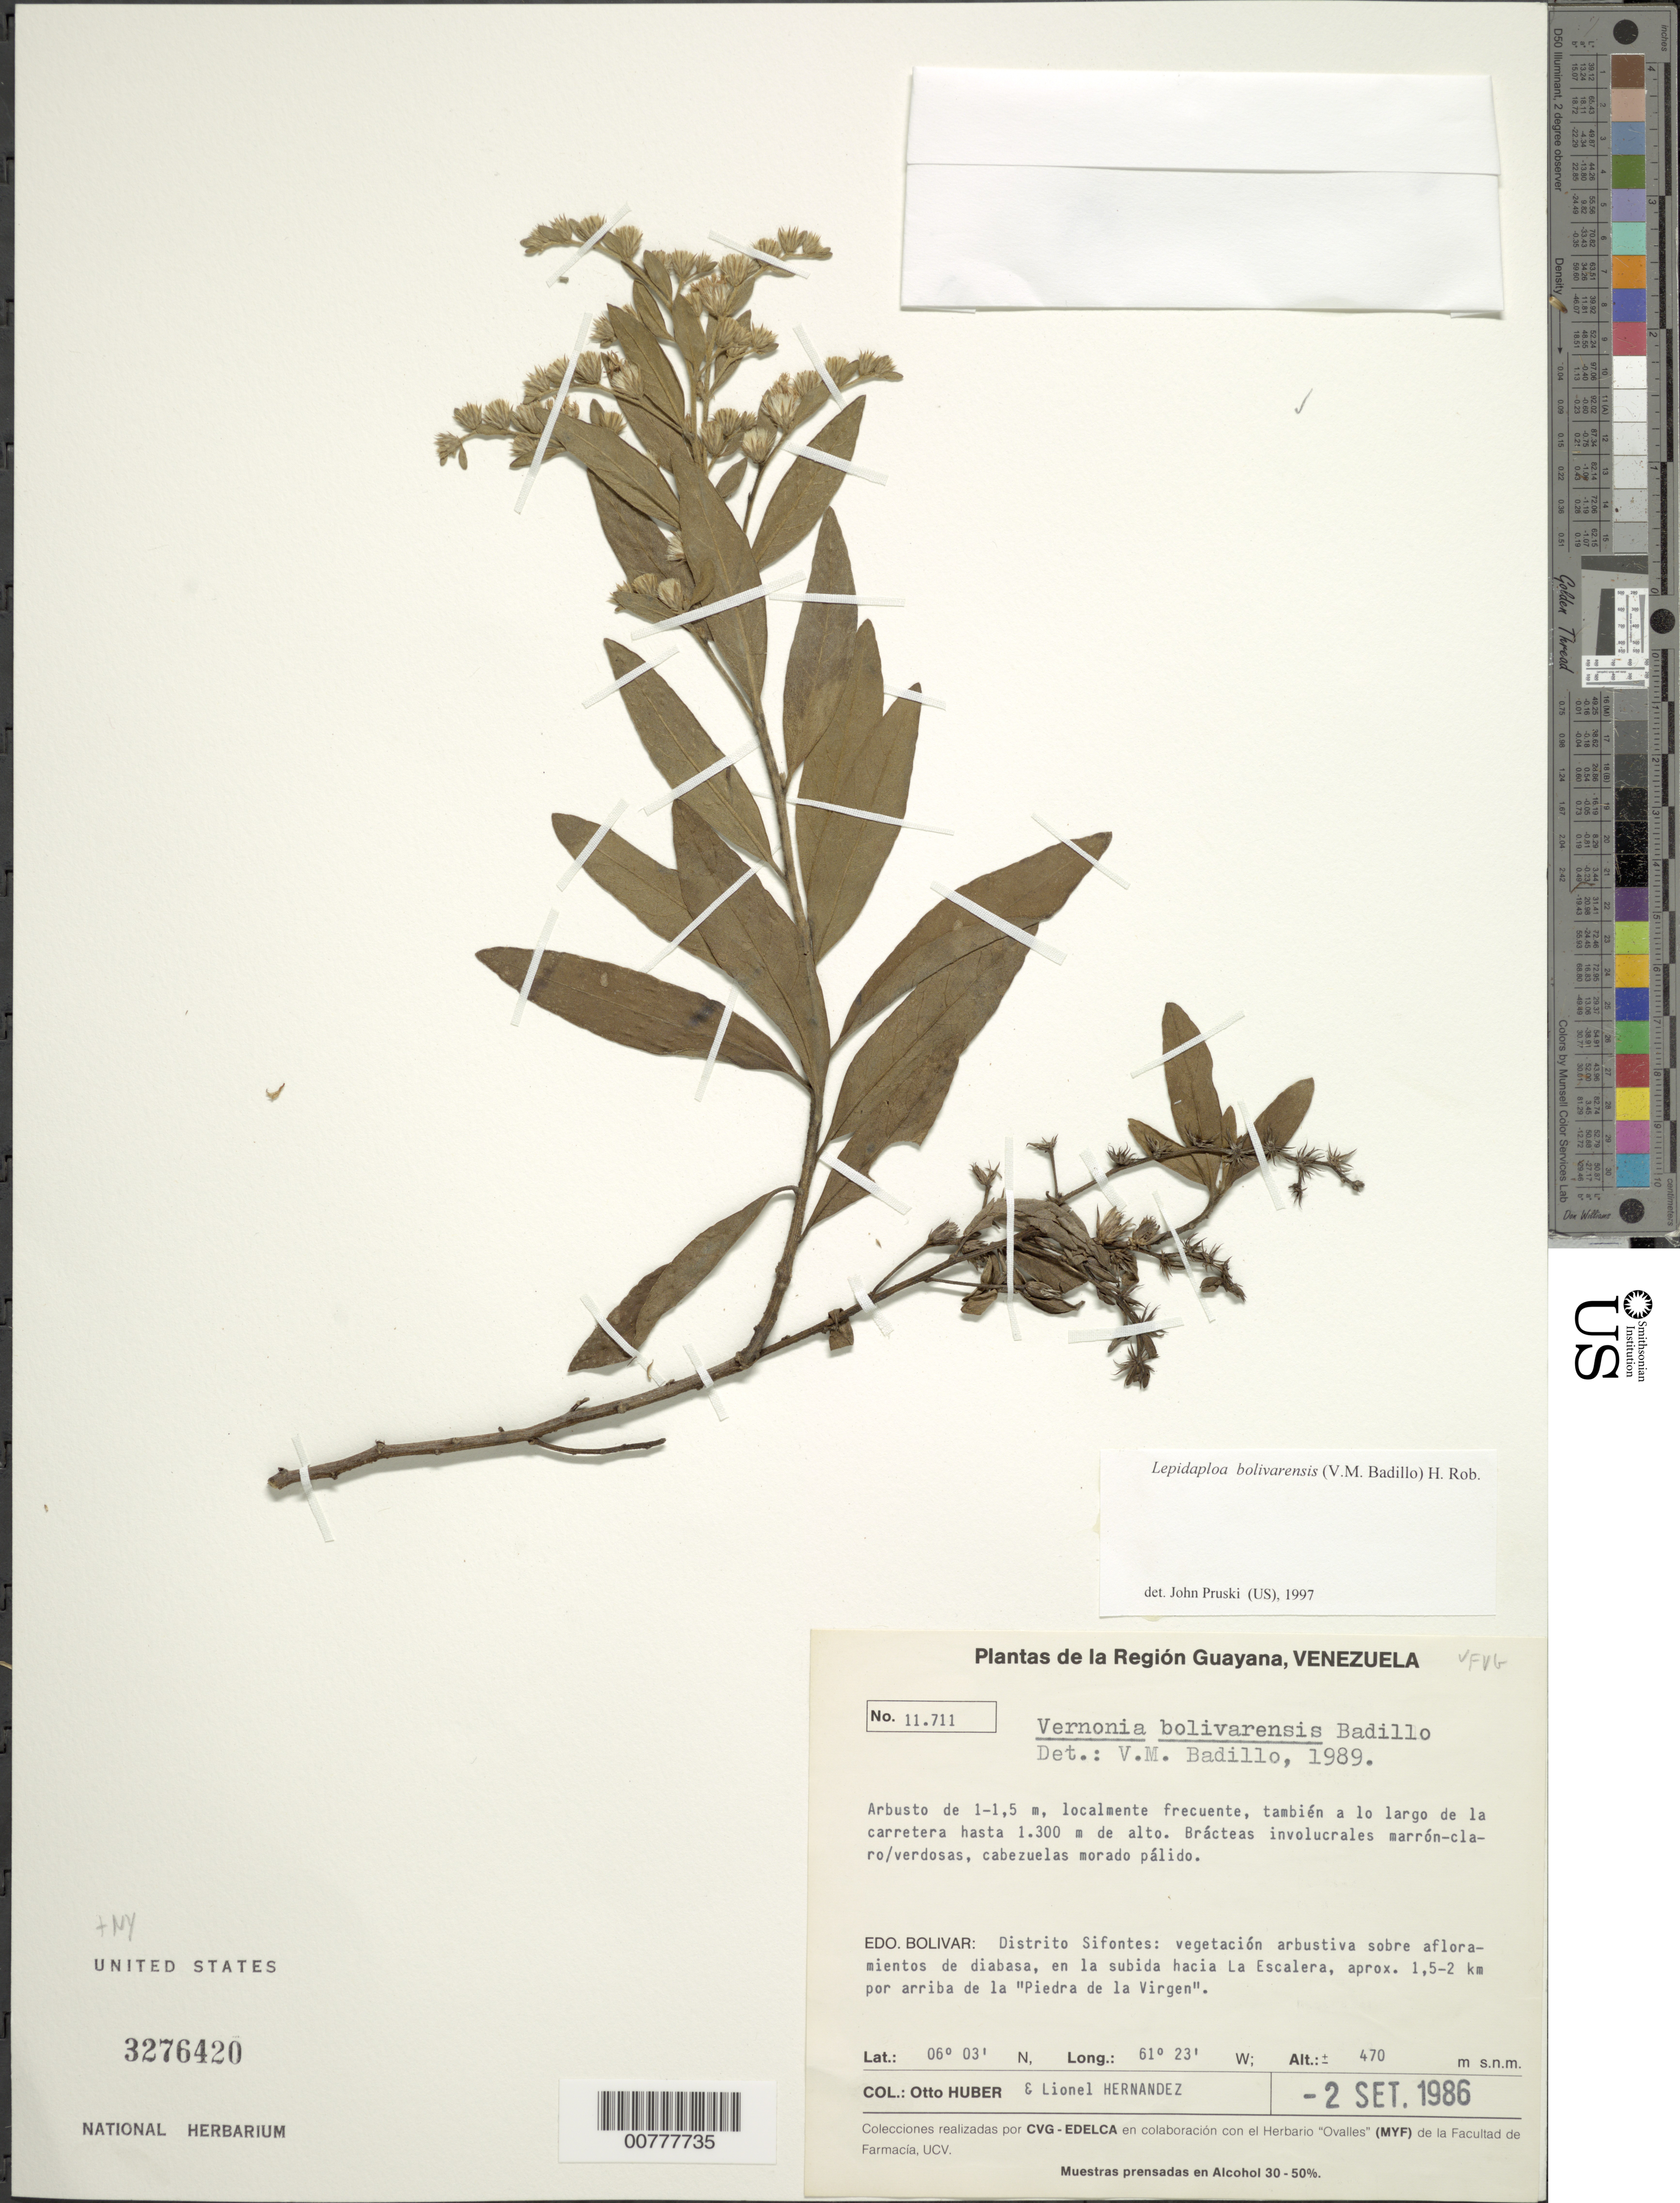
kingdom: Plantae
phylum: Tracheophyta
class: Magnoliopsida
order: Asterales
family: Asteraceae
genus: Lepidaploa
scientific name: Lepidaploa bolivarensis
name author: (V.M. Badillo) H. Rob.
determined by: Pruski, J. F.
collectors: O. Huber & L. Hernández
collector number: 11711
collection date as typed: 2-Sep-86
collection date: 1986-09-02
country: Venezuela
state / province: Bolívar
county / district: Sifontes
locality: La Escalera, 1.5-2 km por arriba de la Piedra de la Virgen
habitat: Vegetación arbustiva sobre afloramientos de diabasa, en la subida hacia La Escalera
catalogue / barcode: US 3276420